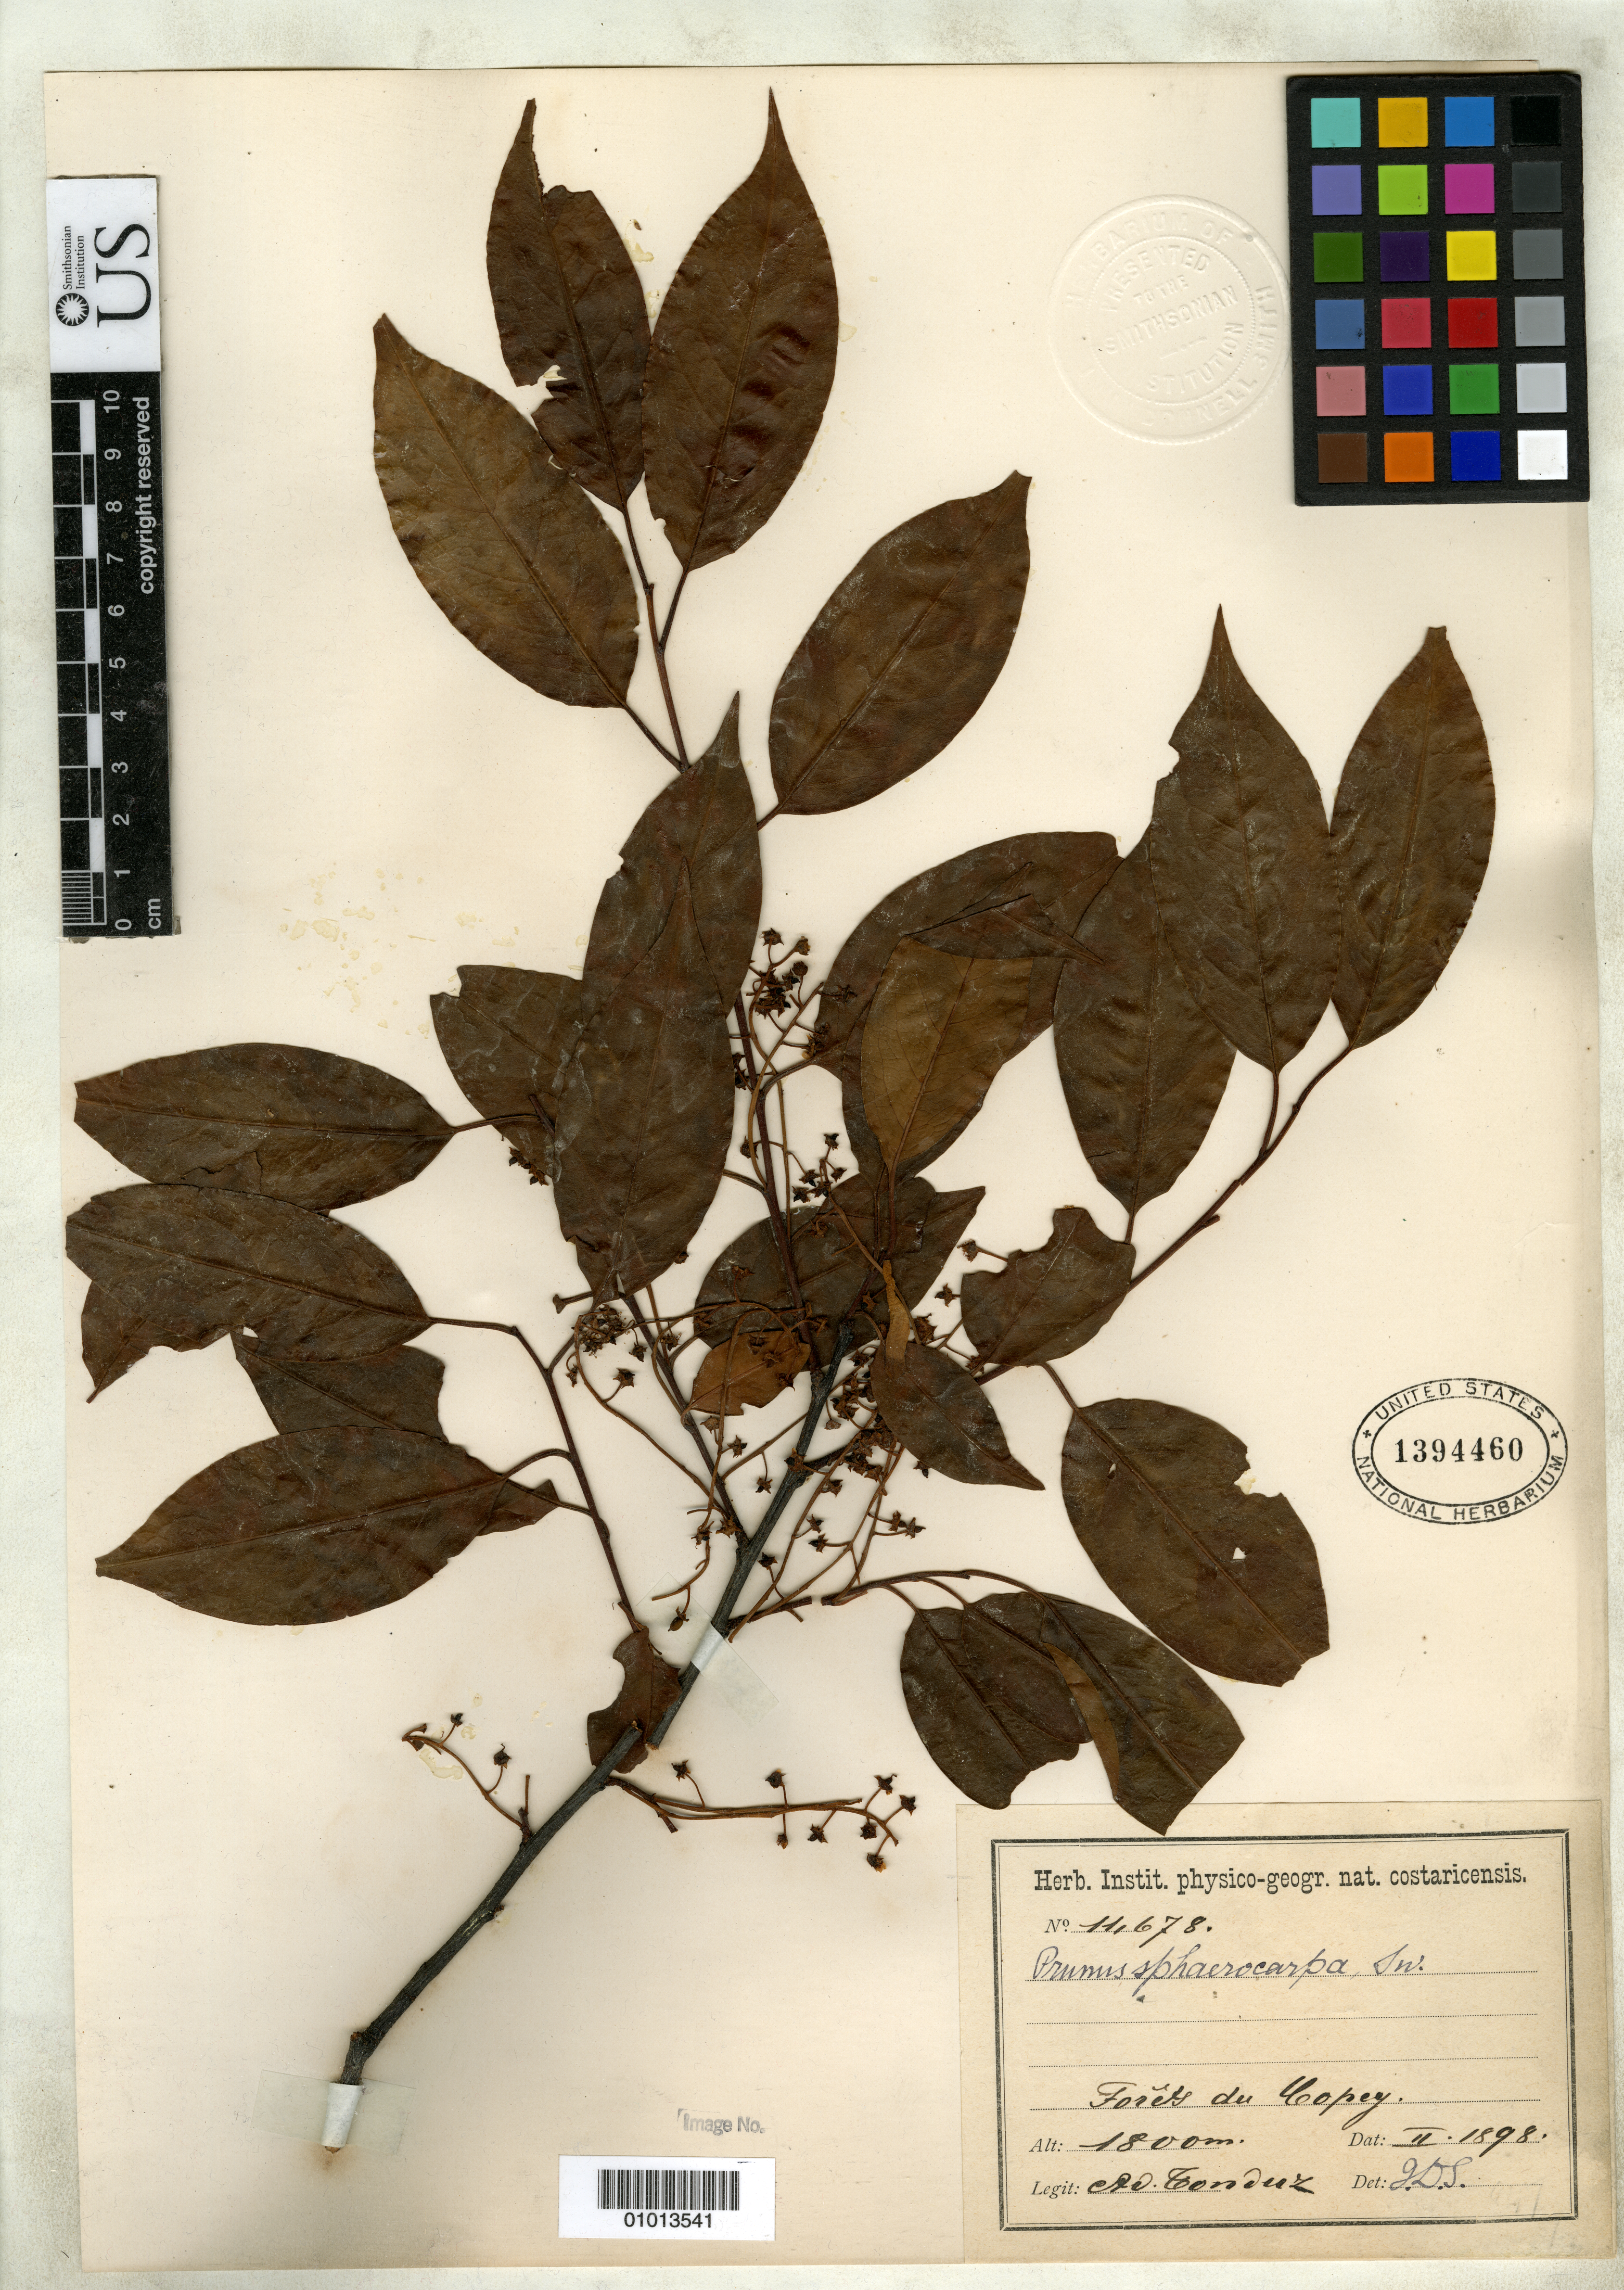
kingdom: Plantae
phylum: Tracheophyta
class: Magnoliopsida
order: Rosales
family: Rosaceae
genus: Prunus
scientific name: Prunus cornifolia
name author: Koehne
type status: Syntype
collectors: A. Tonduz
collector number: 11678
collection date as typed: Feb 1898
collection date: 1898-02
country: Costa Rica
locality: Forets du Copey.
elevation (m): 1800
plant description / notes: These may be isotypes (all duplicates seem to represent a single collection).; Specimen ex John Donnell Smith herbarium. Note: protologue cites, "...in Herb. Nat. Costar. 11678, in herb. J.D. Smith 7355".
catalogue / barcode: US 1394460